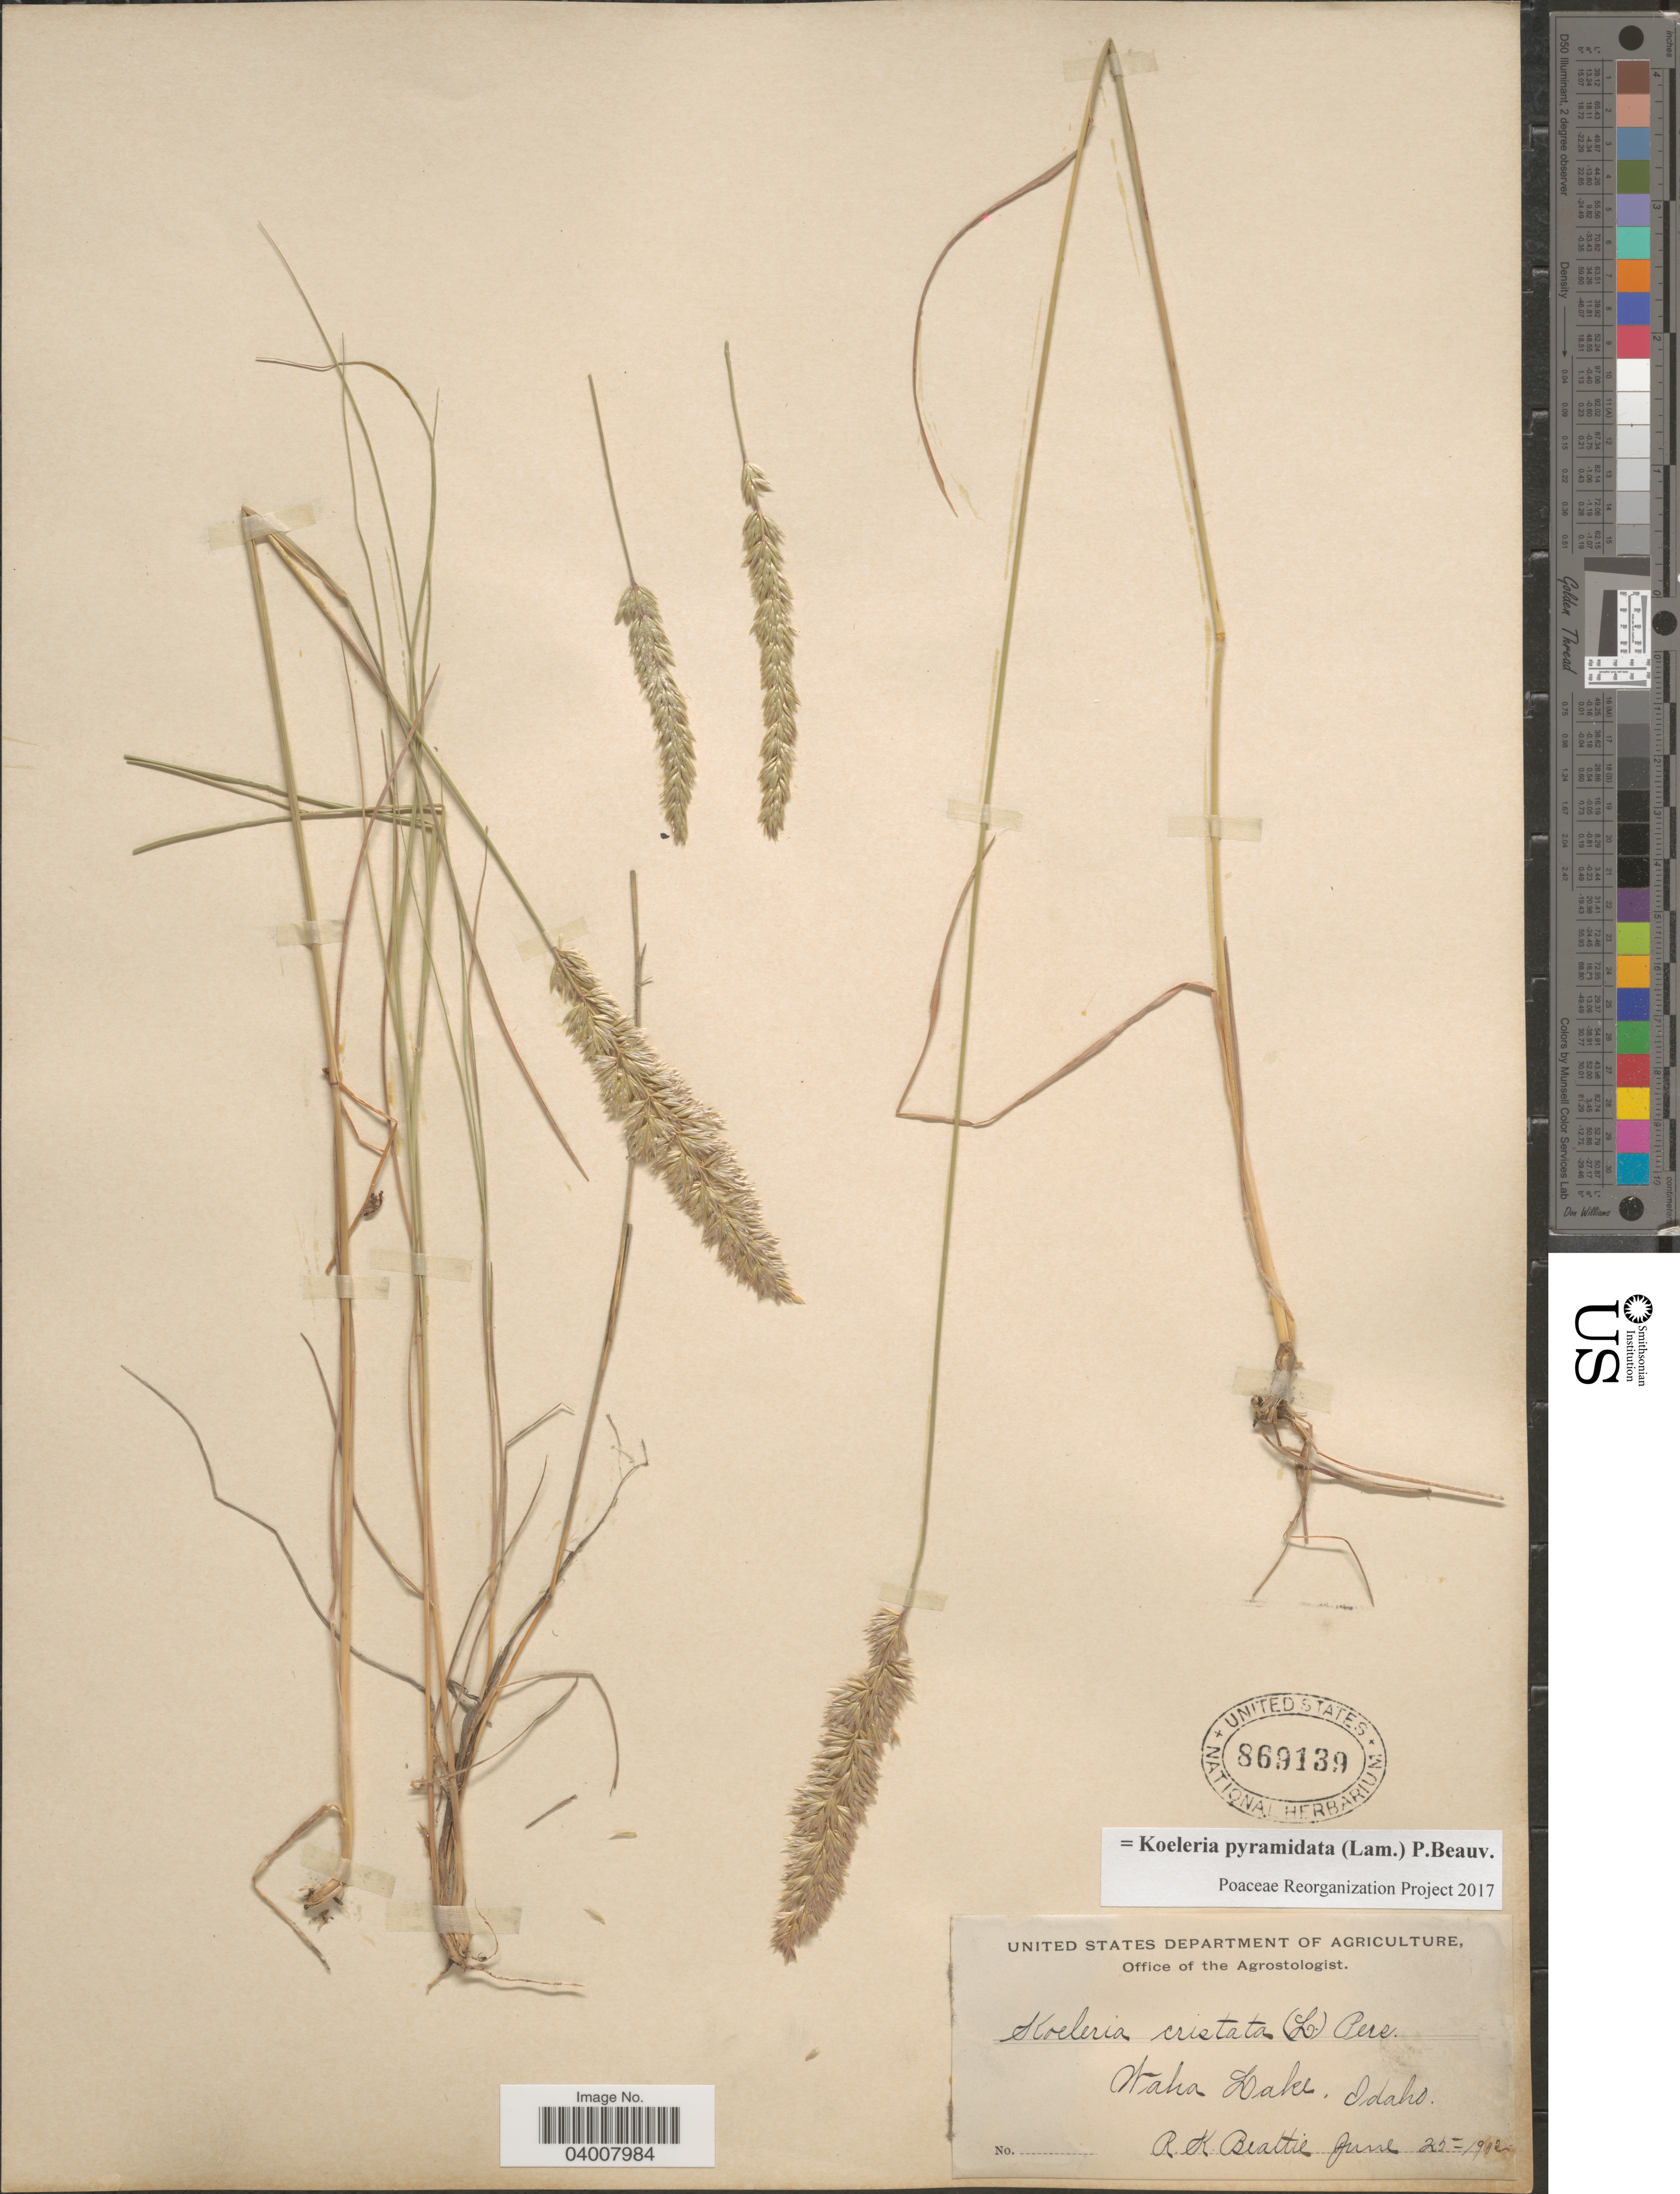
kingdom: Plantae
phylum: Tracheophyta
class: Liliopsida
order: Poales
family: Poaceae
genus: Koeleria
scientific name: Koeleria pyramidata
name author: (Lam.) P. Beauv.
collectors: R. K. Beattie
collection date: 1902-06-25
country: United States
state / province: Idaho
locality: Waha Lake.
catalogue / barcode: US 869139